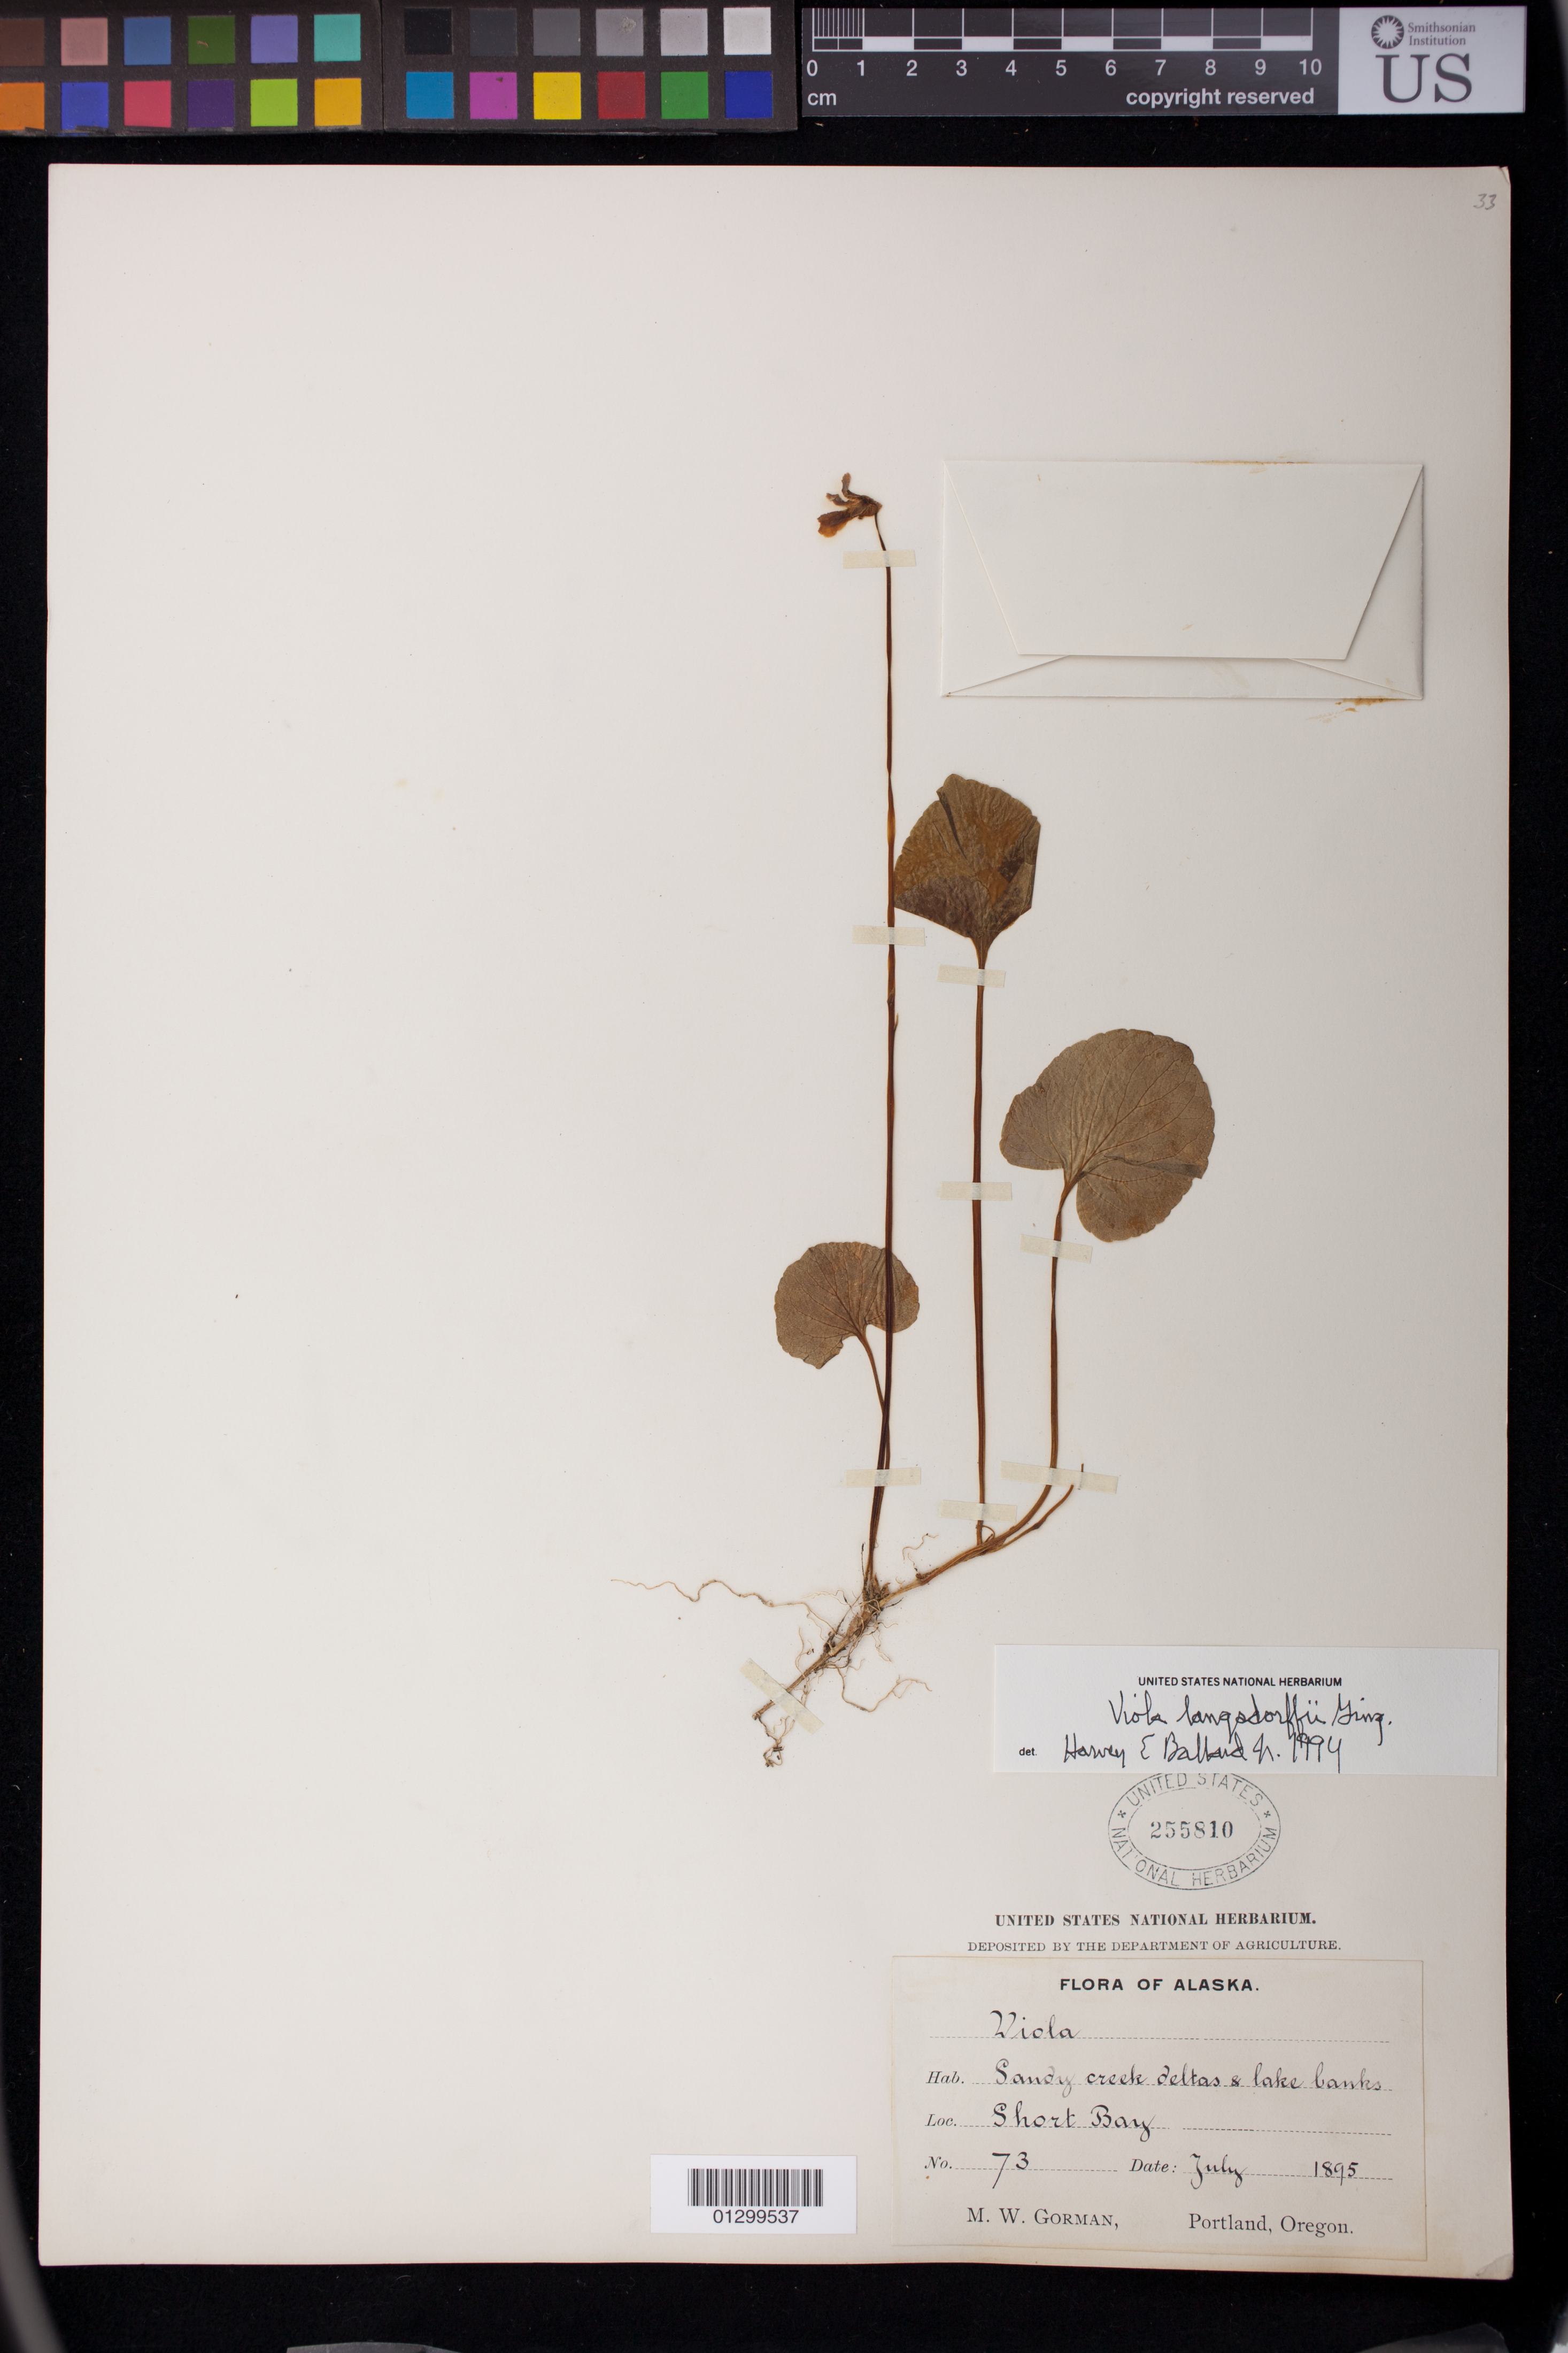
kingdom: Plantae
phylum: Tracheophyta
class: Magnoliopsida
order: Malpighiales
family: Violaceae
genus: Viola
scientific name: Viola langsdorffii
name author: Fisch. ex Ging.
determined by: Ballard, Harvey E.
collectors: M. W. Gorman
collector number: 73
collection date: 1895-07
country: United States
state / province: Alaska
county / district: Ketchikan Gateway Borough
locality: Short Bay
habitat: Sandy creek deltas and lake banks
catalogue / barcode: US 255810